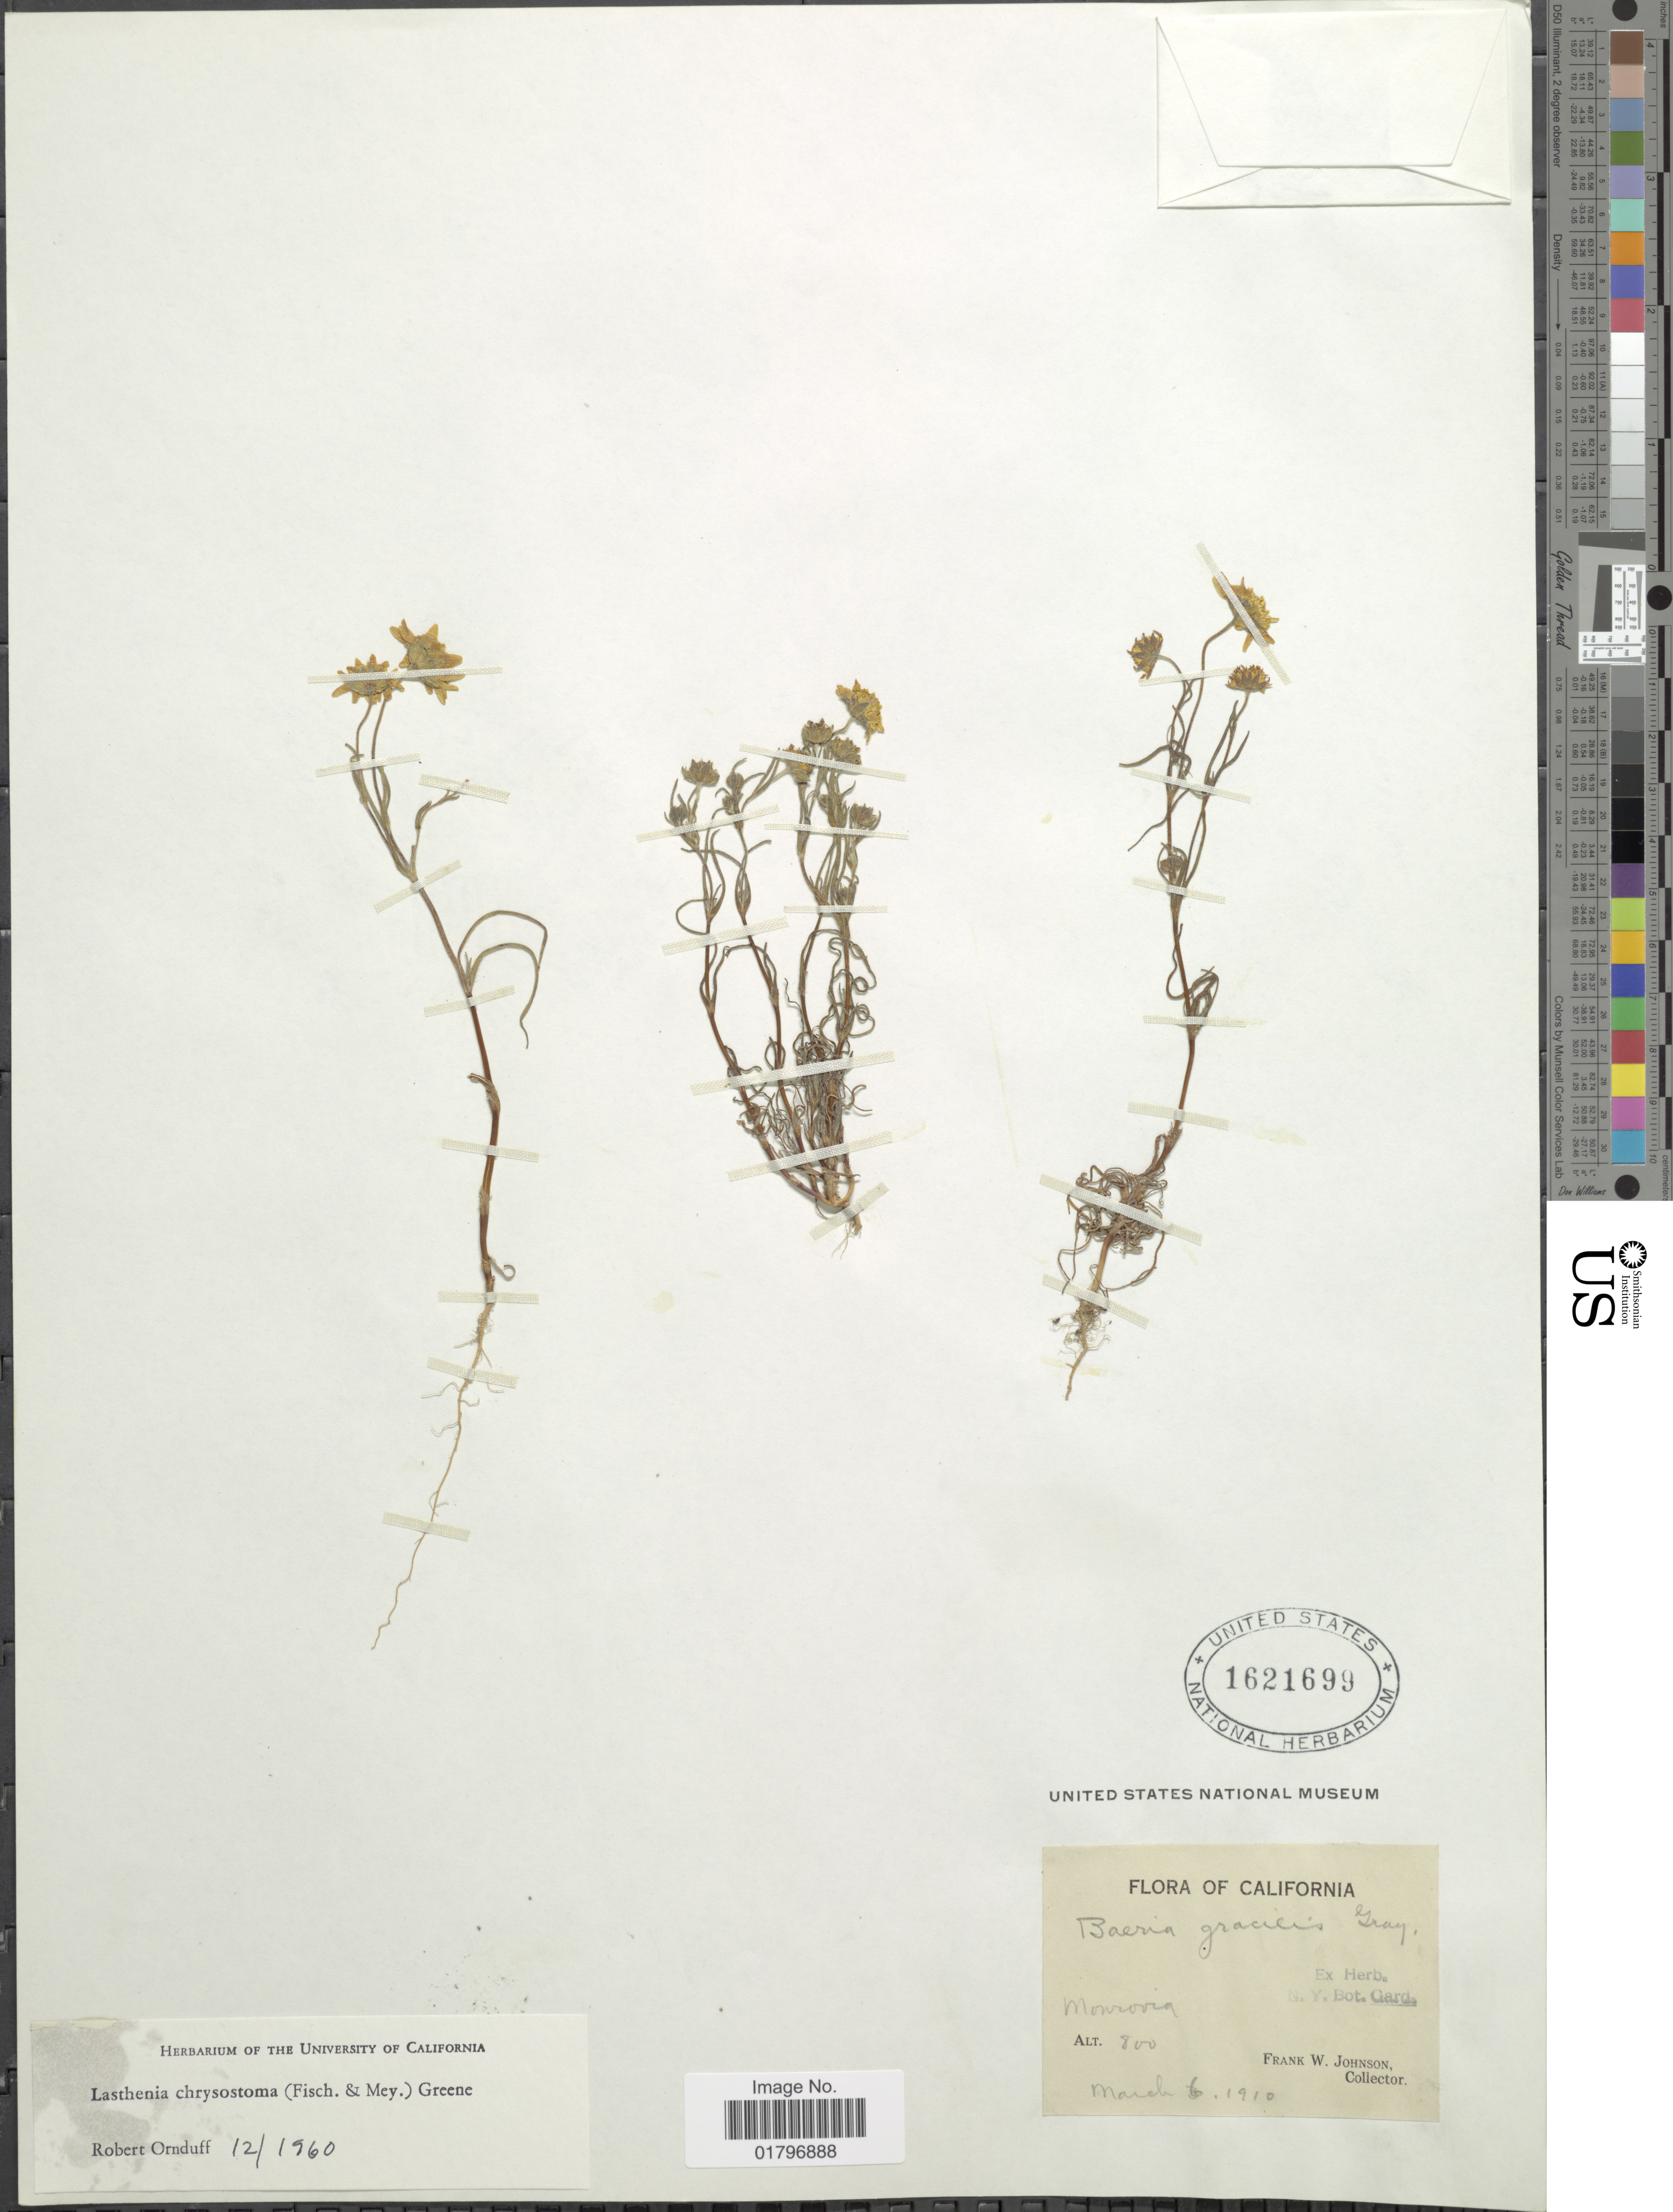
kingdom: Plantae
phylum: Tracheophyta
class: Magnoliopsida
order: Asterales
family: Asteraceae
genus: Lasthenia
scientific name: Lasthenia chrysostoma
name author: (Fisch. & C.A. Mey.) Greene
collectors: F. W. Johnson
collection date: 1910-03-06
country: United States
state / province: California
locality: Monrovia.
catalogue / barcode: US 1621699